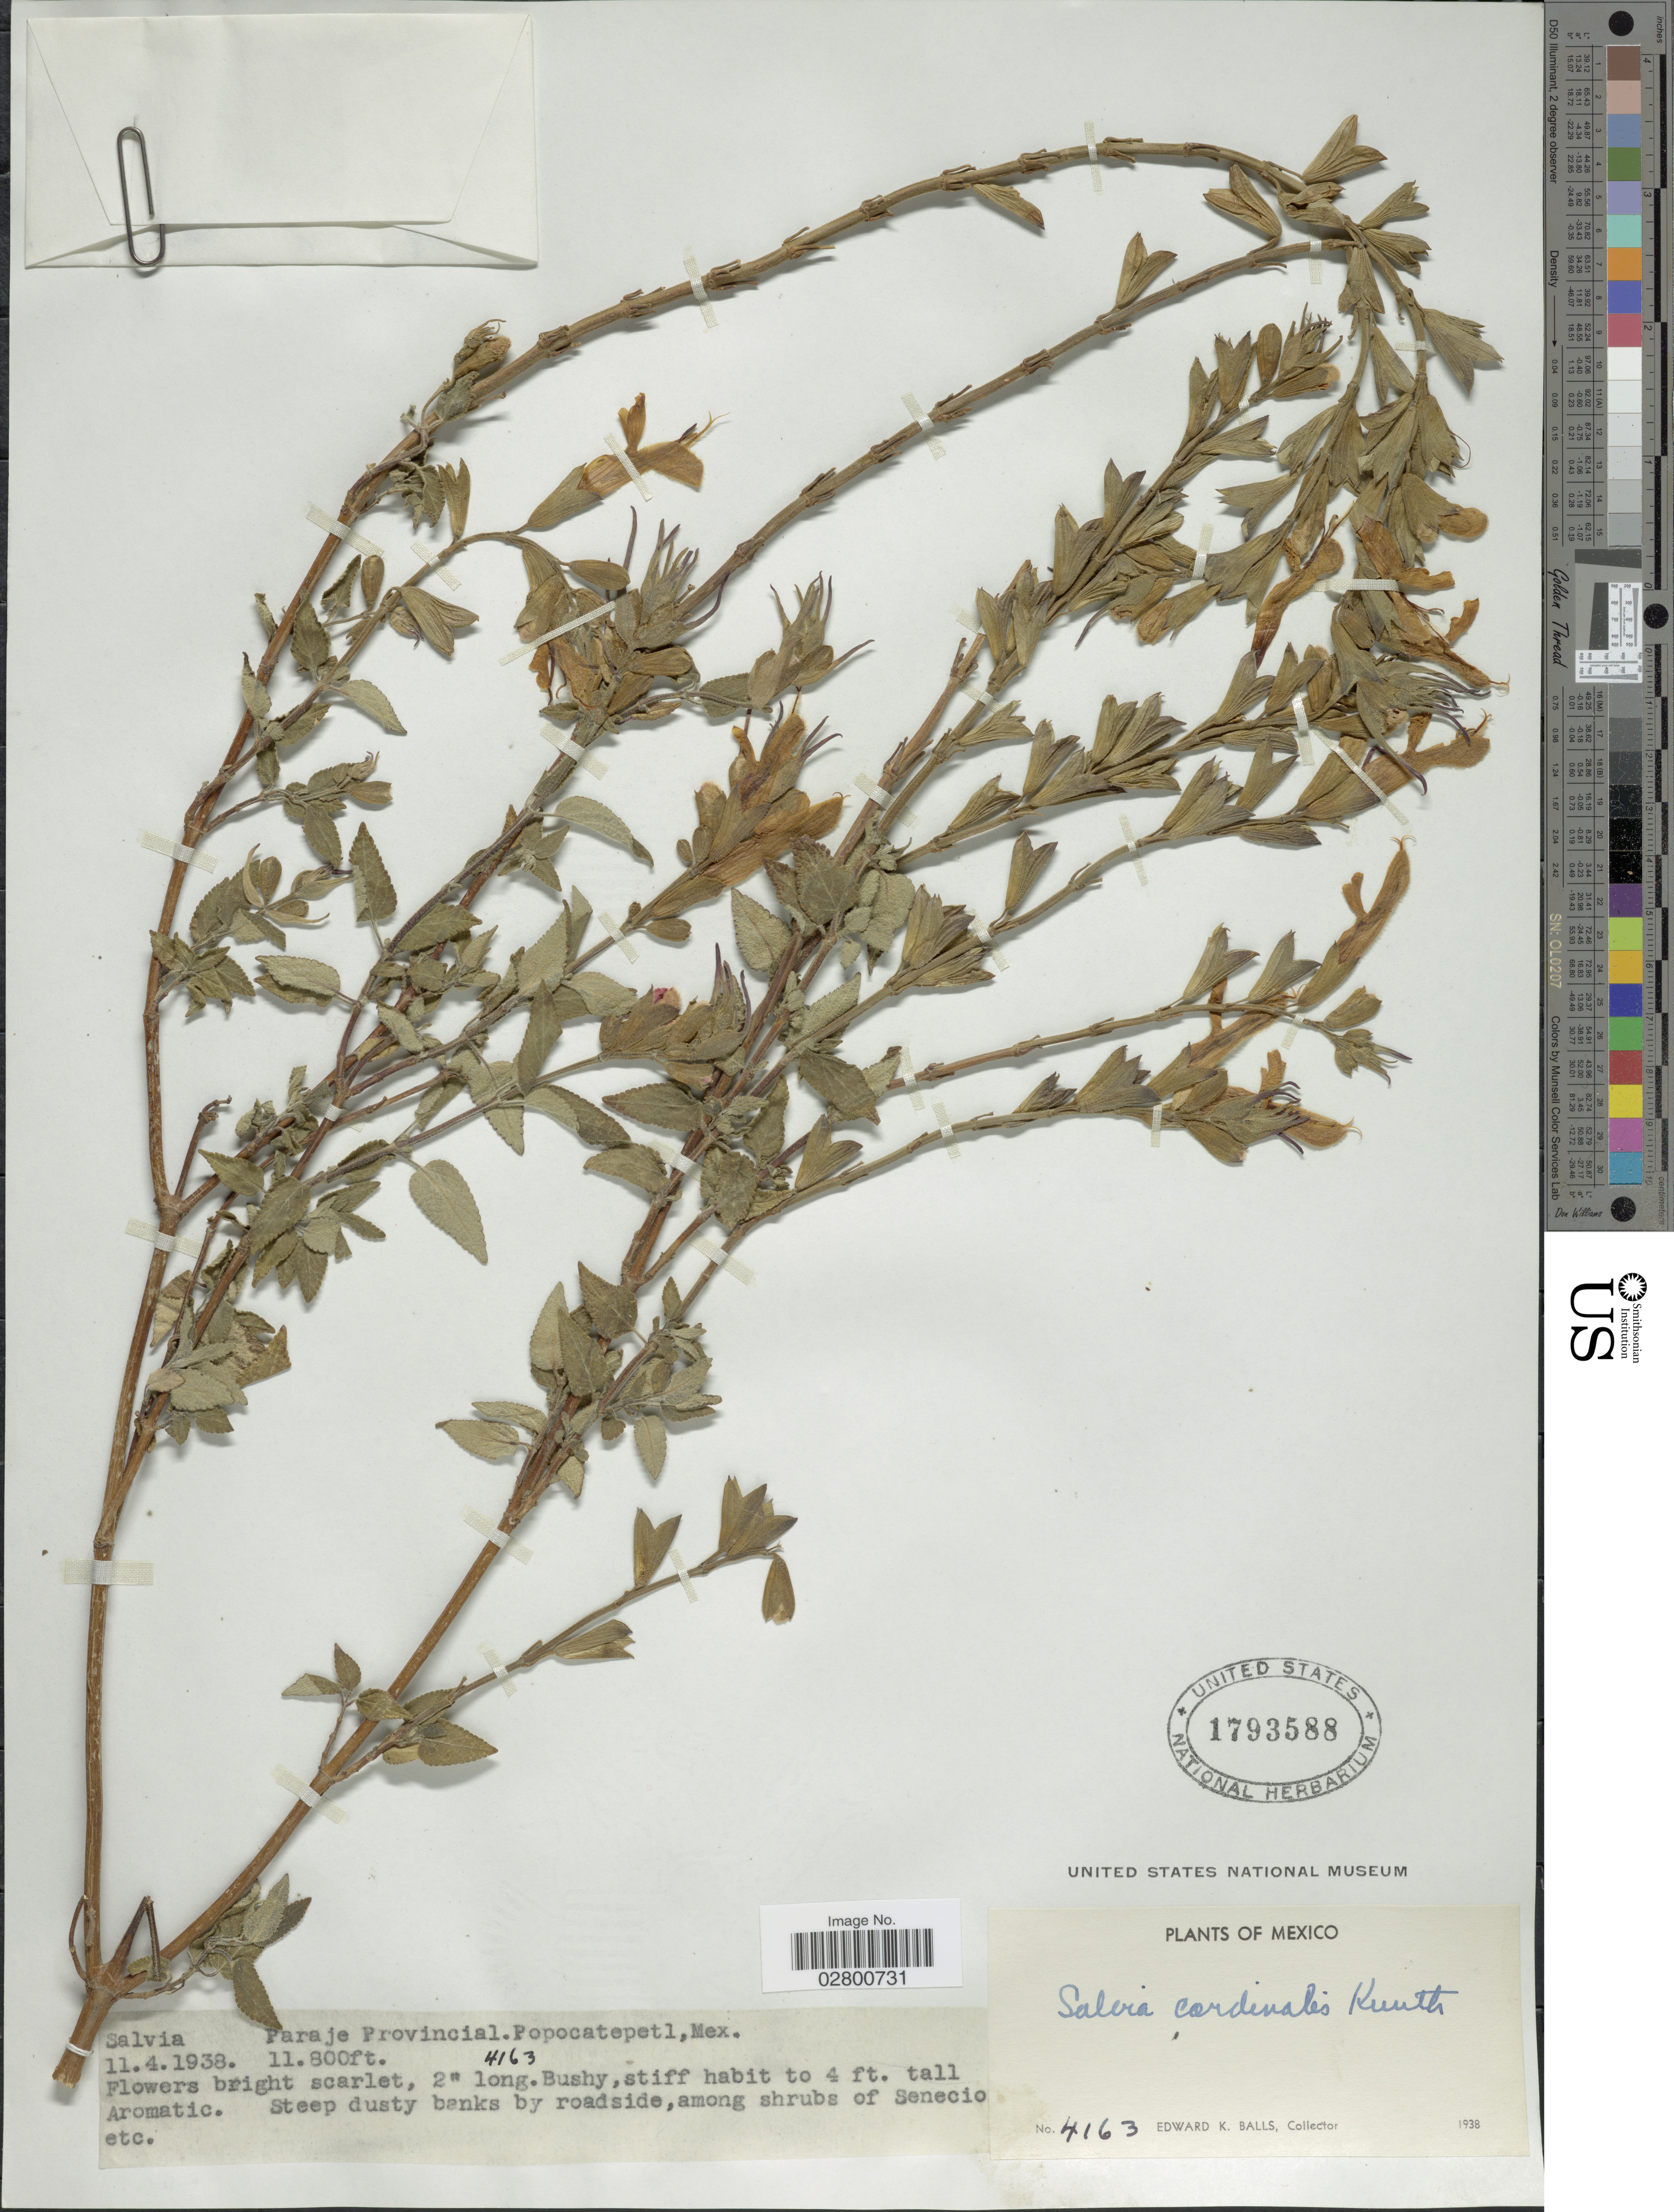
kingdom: Plantae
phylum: Tracheophyta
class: Magnoliopsida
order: Lamiales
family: Lamiaceae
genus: Salvia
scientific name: Salvia cardinalis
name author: Kunth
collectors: E. K. Balls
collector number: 4163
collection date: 1938-04-11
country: Mexico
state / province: México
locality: Paraje Provincial, Popocateptl, Mex.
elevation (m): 3597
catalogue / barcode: US 1793588